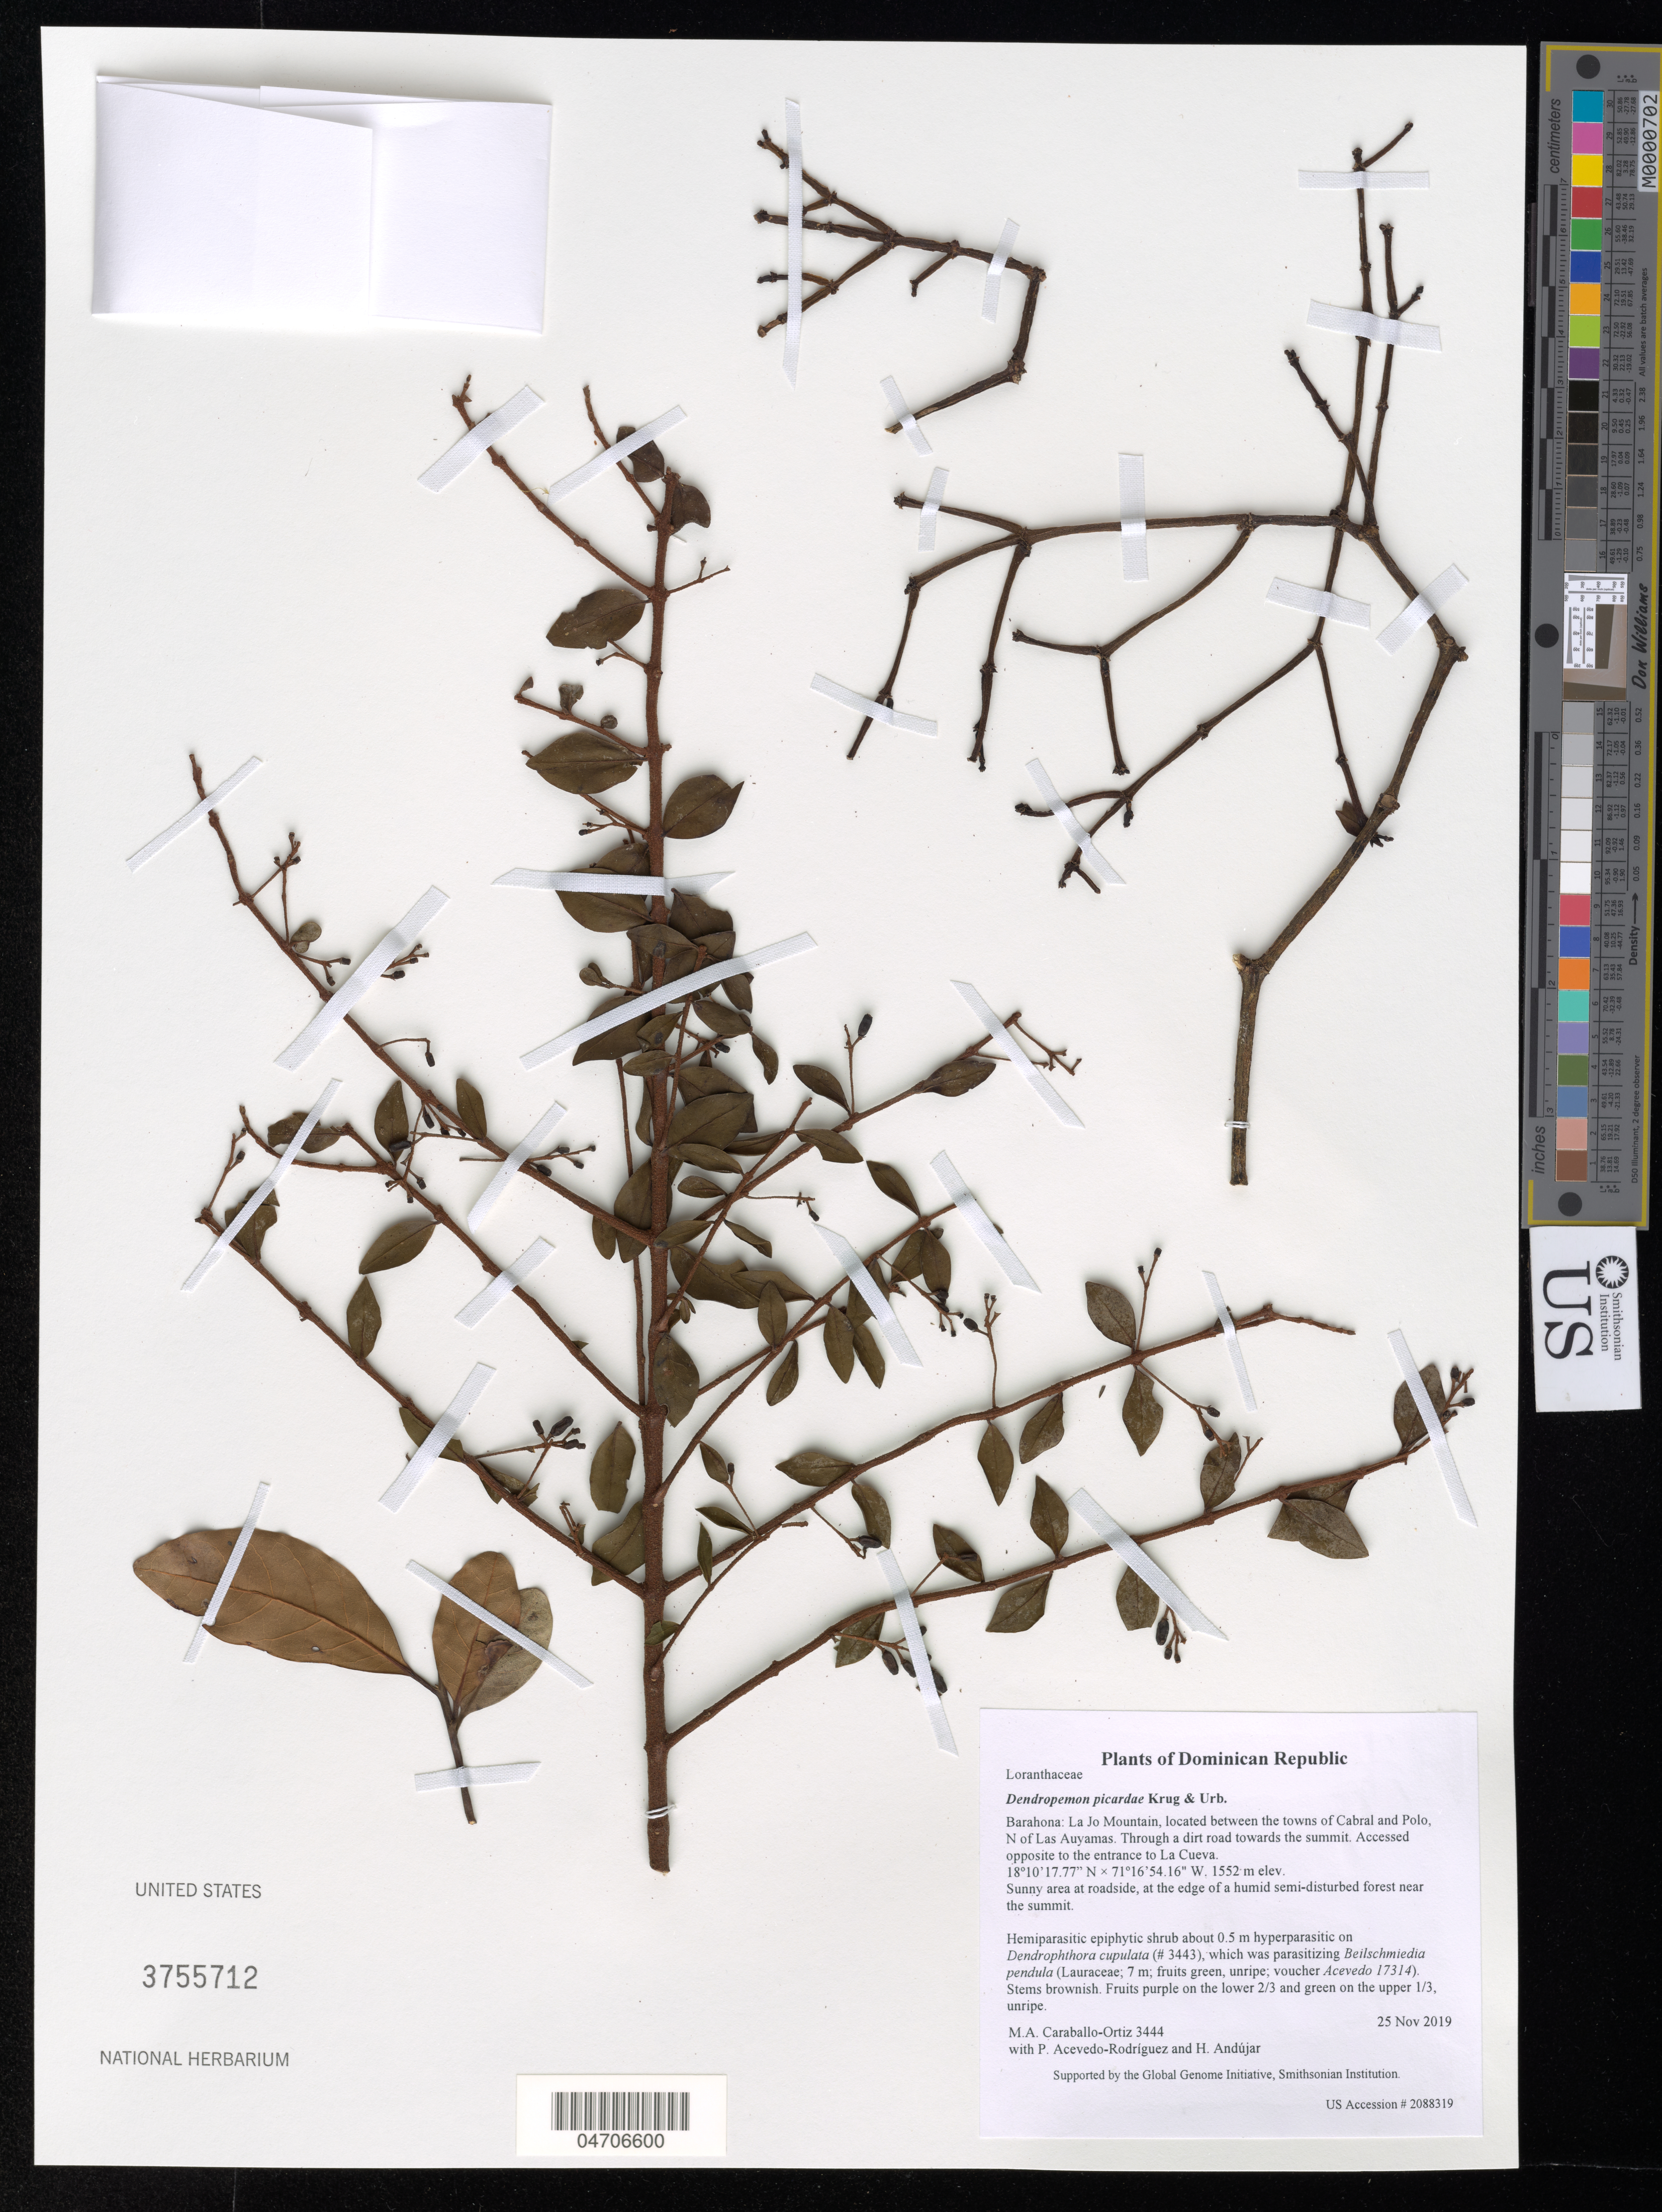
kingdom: Plantae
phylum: Tracheophyta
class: Magnoliopsida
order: Santalales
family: Loranthaceae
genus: Dendropemon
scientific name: Dendropemon picardae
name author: Krug & Urb.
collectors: M. Caraballo-Ortiz, P. Acevedo-Rodr. & H. Andujar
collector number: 3444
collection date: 2019-11-25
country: Dominican Republic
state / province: Barahona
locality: La Jo Mountain, located between the towns of Cabral and Polo, N of Las Auyamas. Through a dirt road towards the summit. Accessed opposite to the entrance to La Cueva.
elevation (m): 1552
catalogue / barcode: US 3755712